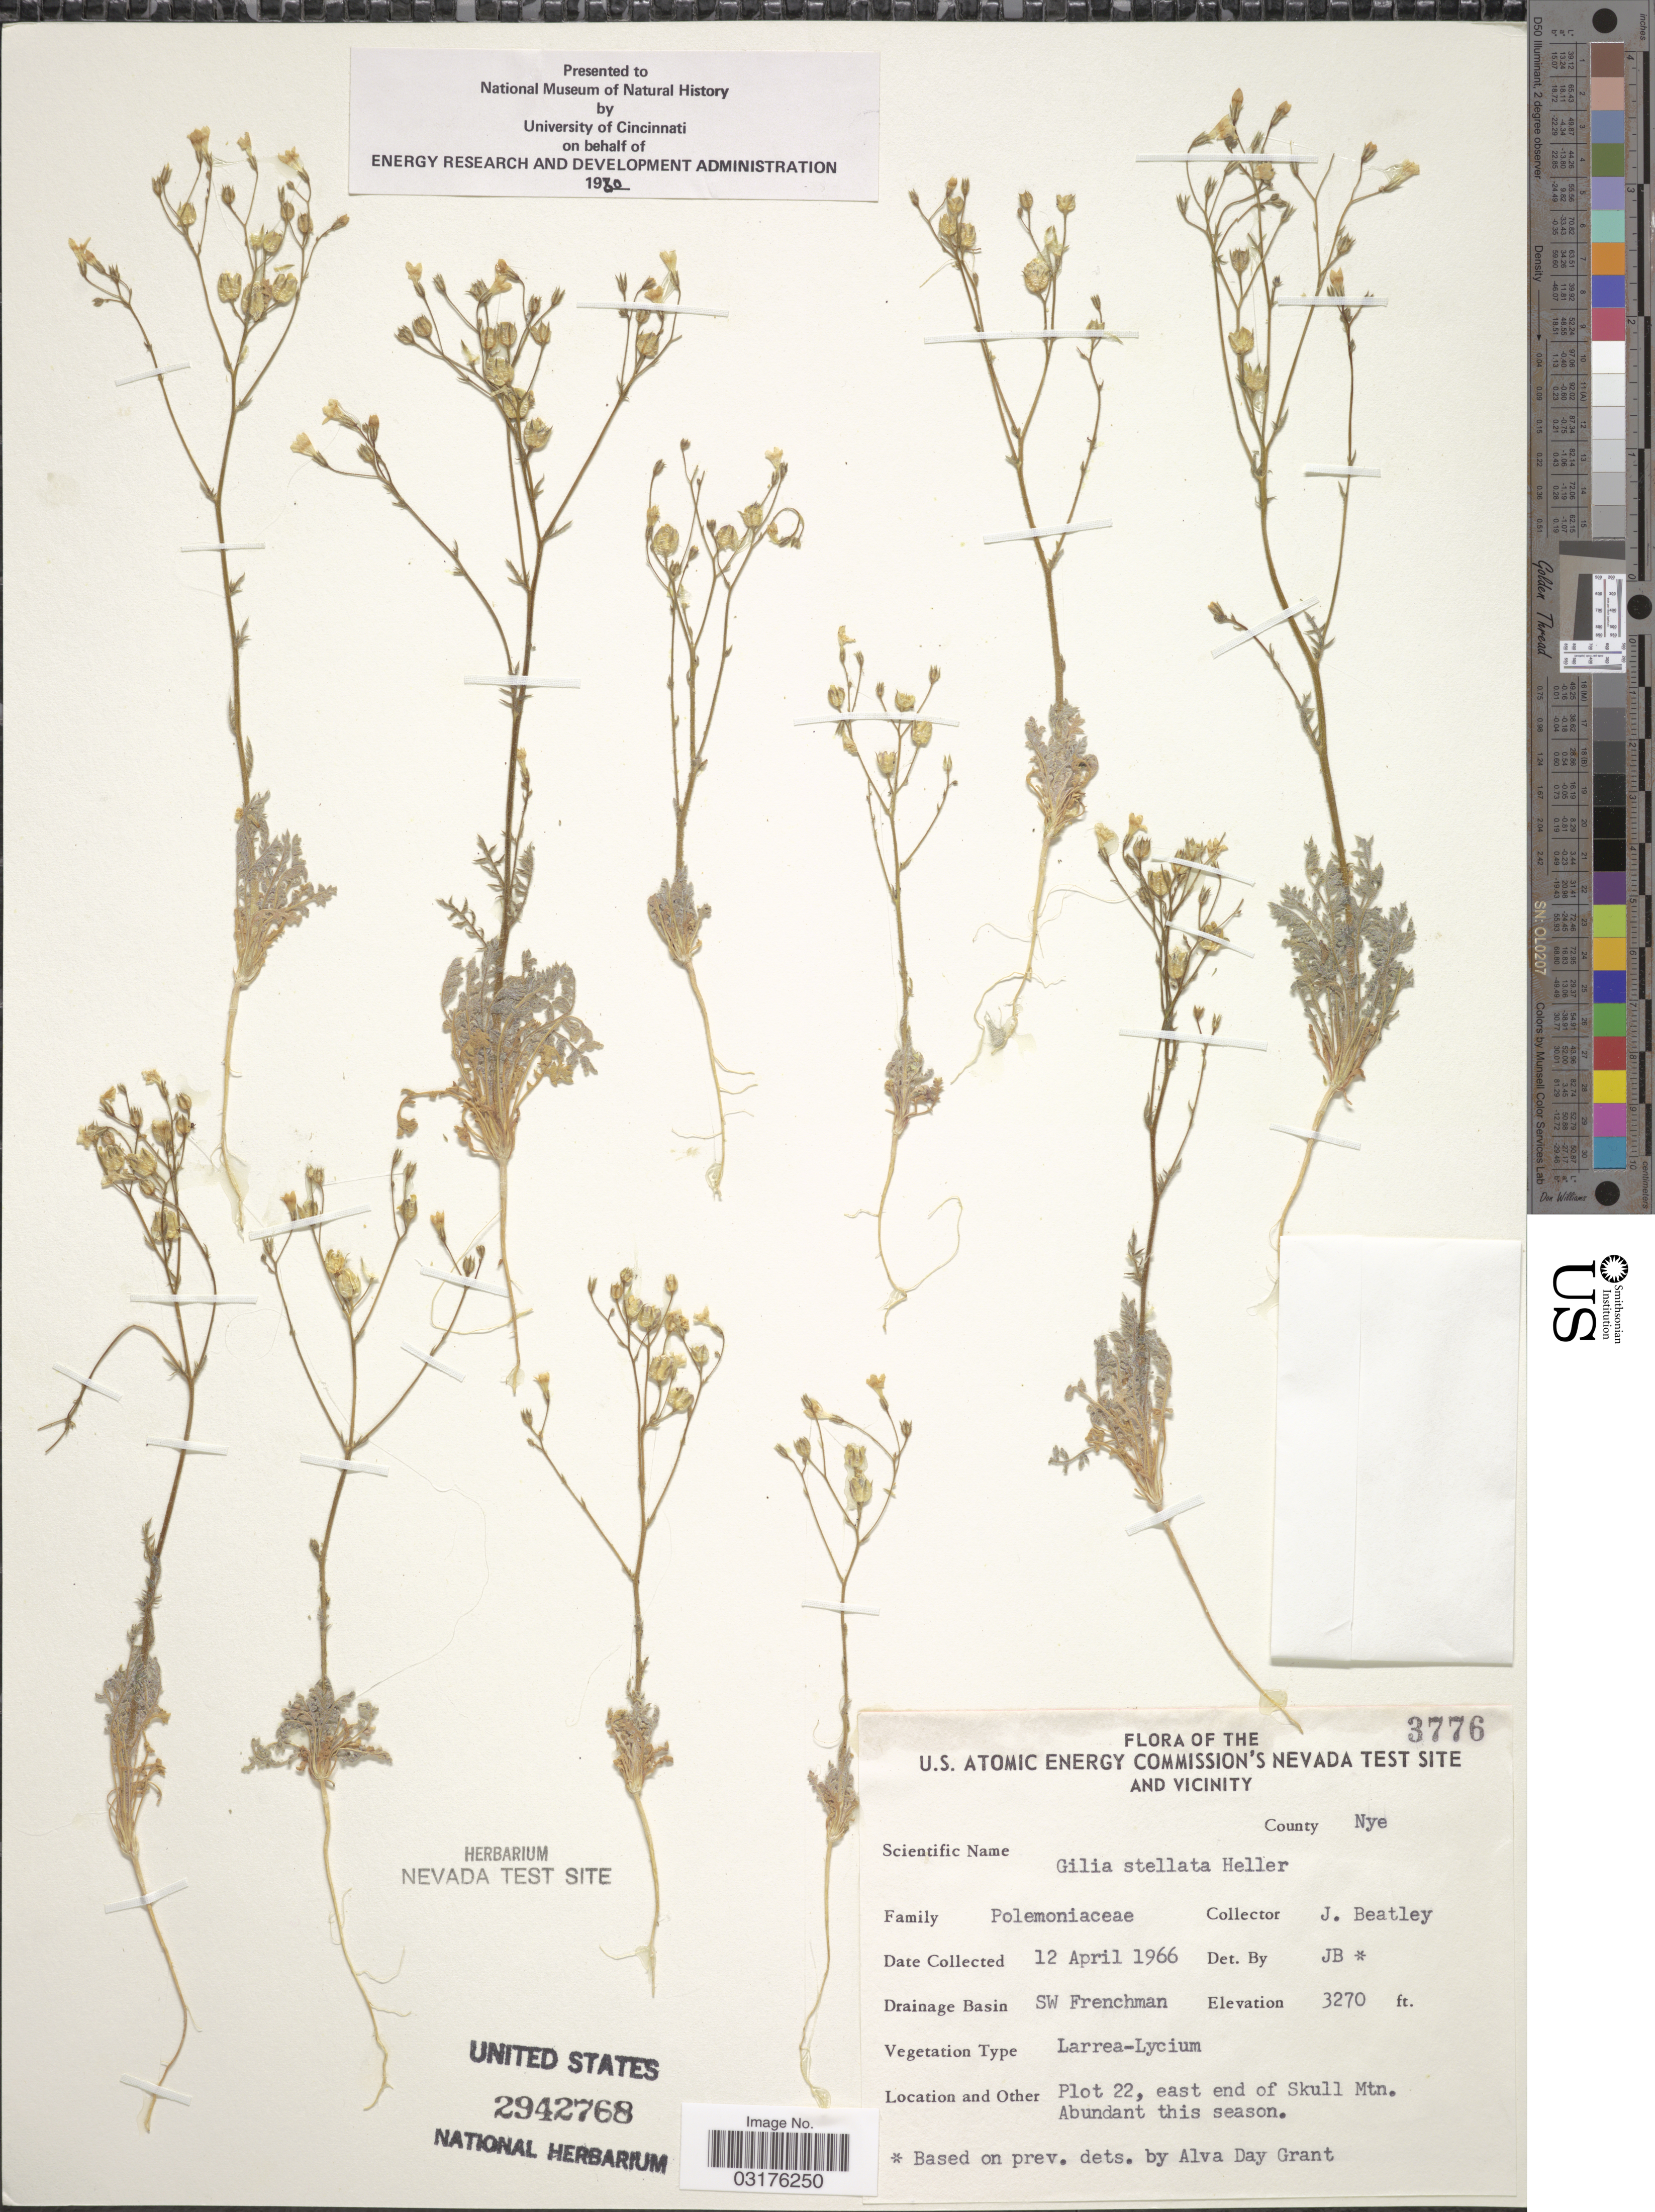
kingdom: Plantae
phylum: Tracheophyta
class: Magnoliopsida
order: Ericales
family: Polemoniaceae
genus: Gilia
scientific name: Gilia stellata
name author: A. Heller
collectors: J. C. Beatley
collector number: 3776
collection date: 1966-04-12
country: United States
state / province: Nevada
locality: The U.S. Atomic Energy Commission's Nevada Test Site And Vicinity, County Nye, Drainage Basin SW Frenchman, Plot 22, east end of Skull Mtn.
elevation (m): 997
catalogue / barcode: US 2942768